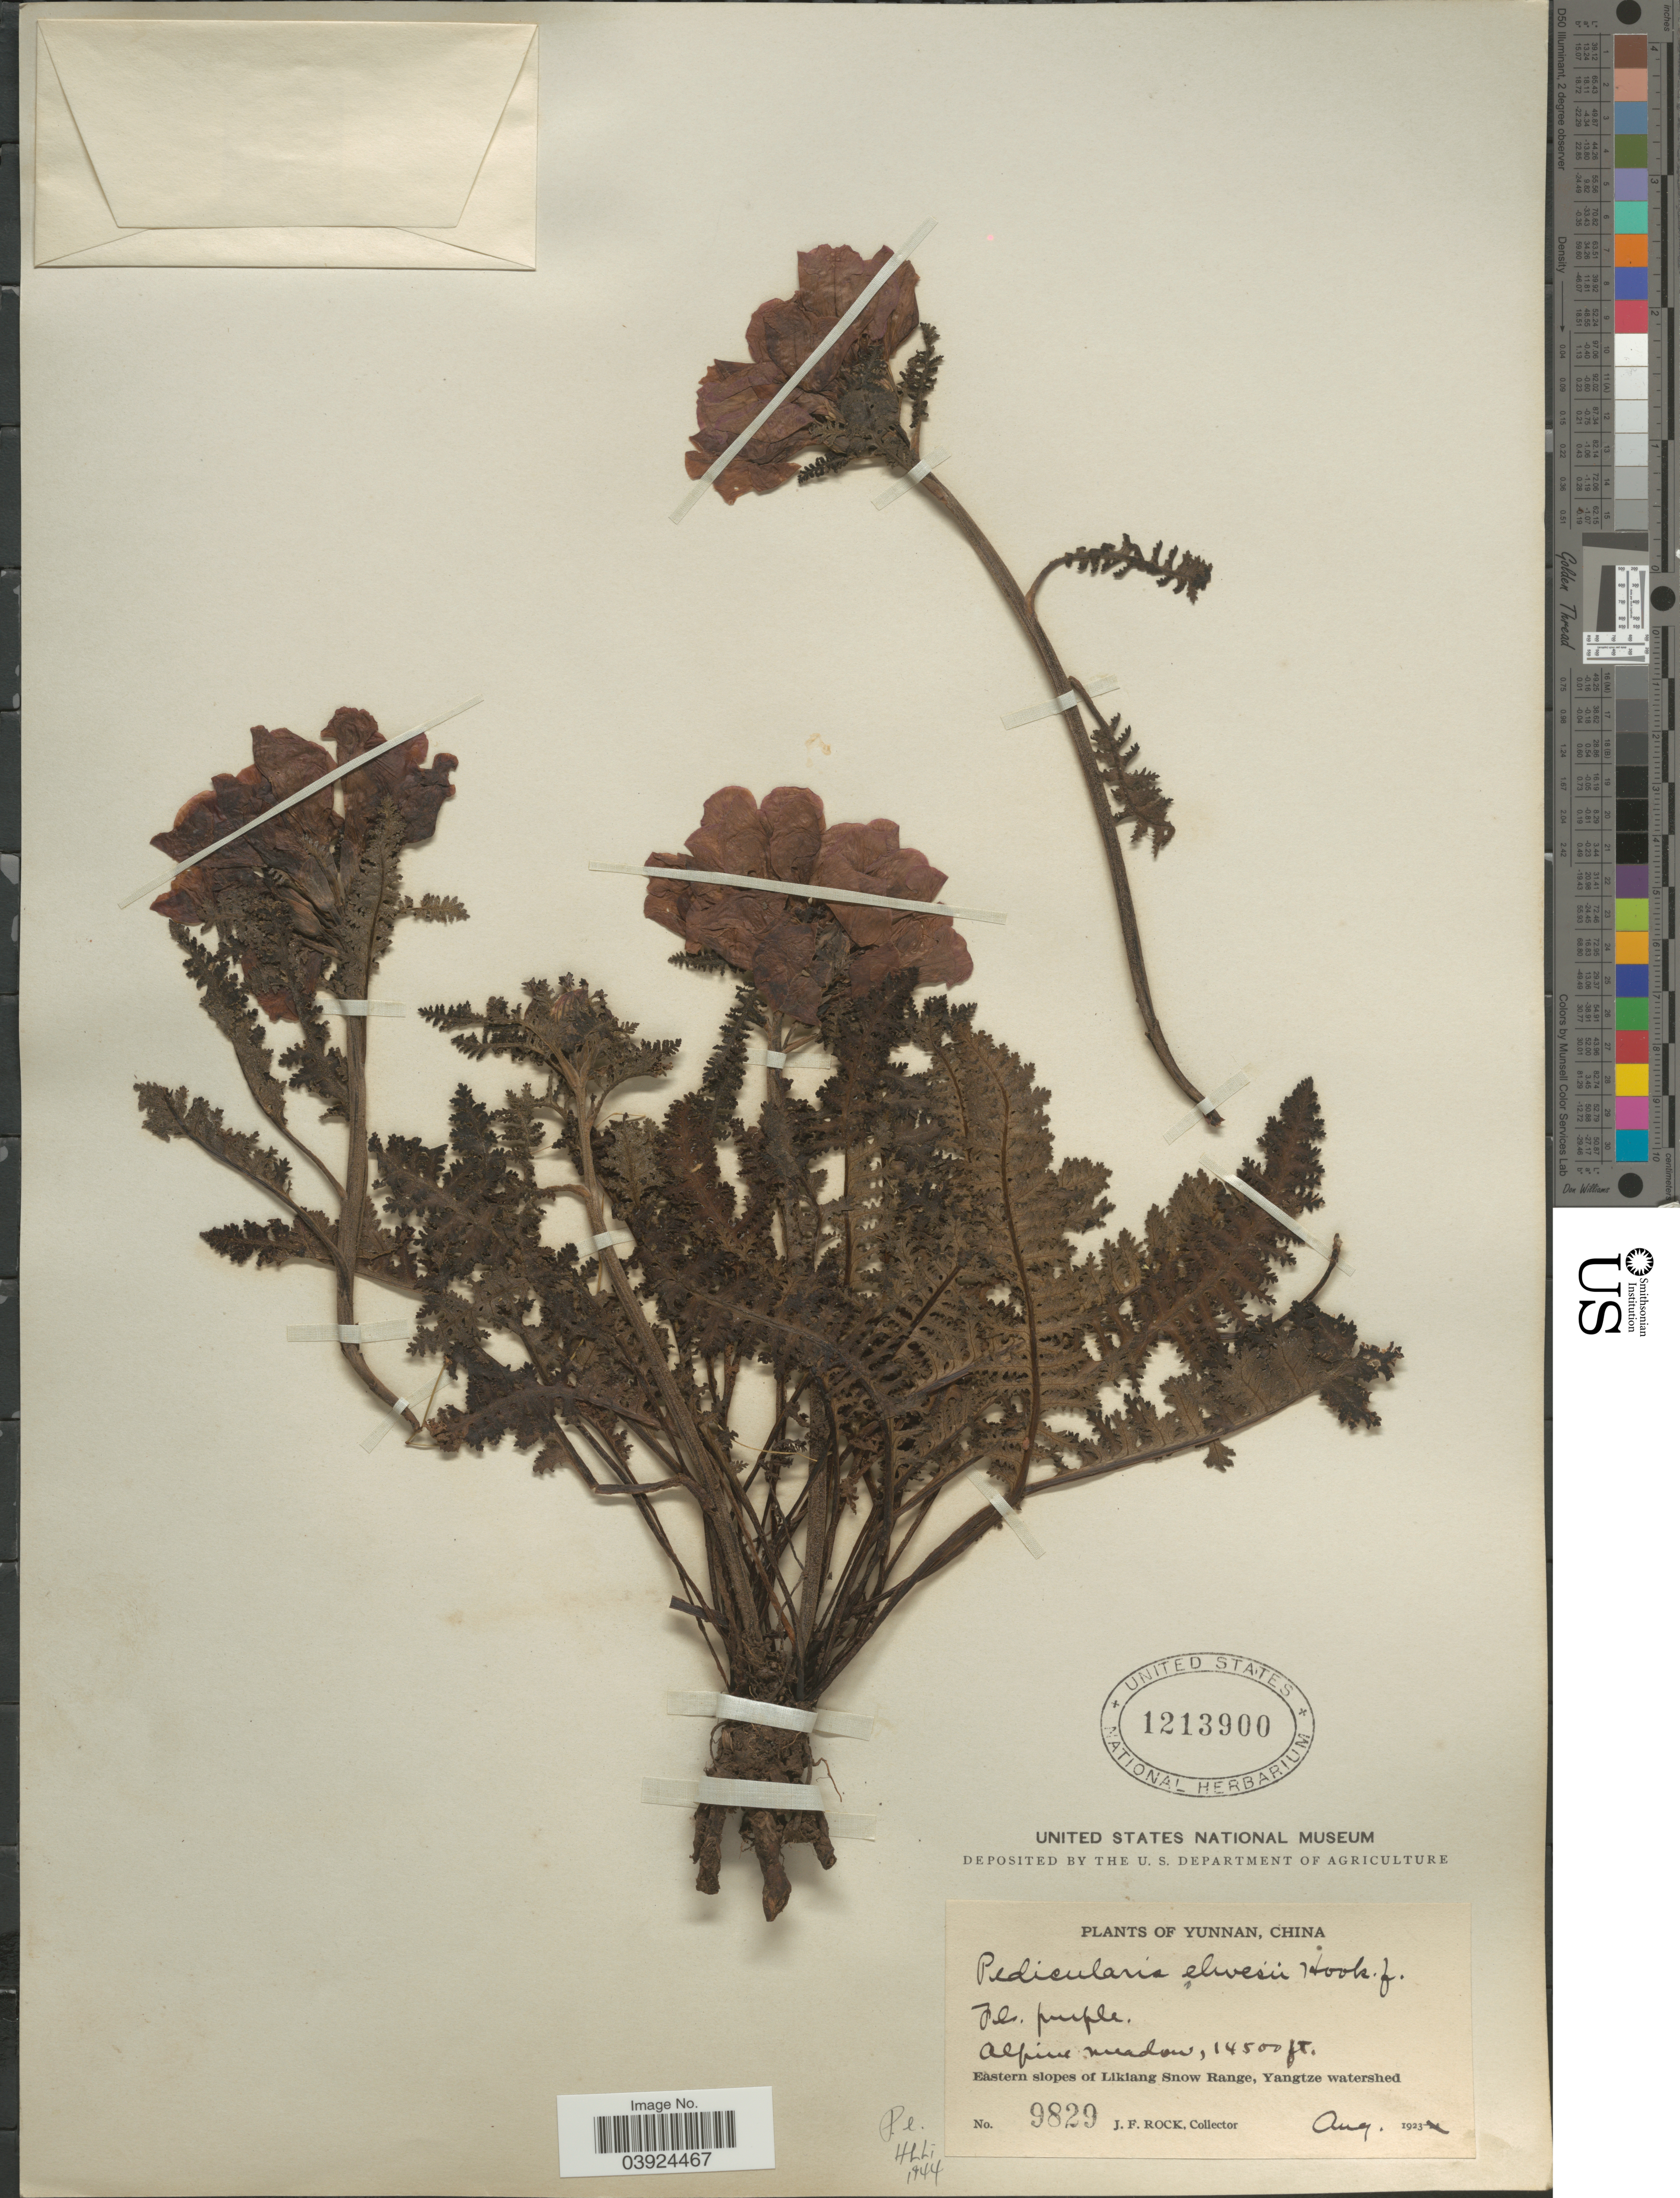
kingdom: Plantae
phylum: Tracheophyta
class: Magnoliopsida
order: Lamiales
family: Orobanchaceae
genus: Pedicularis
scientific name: Pedicularis elwesii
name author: Hook. f.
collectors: J. Rock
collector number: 9829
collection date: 1923-08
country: China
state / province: Yunnan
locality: Alpine meadow. Eastern slopes of Likiang Snow Range, Yangtze watershed.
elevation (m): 4420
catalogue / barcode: US 1213900